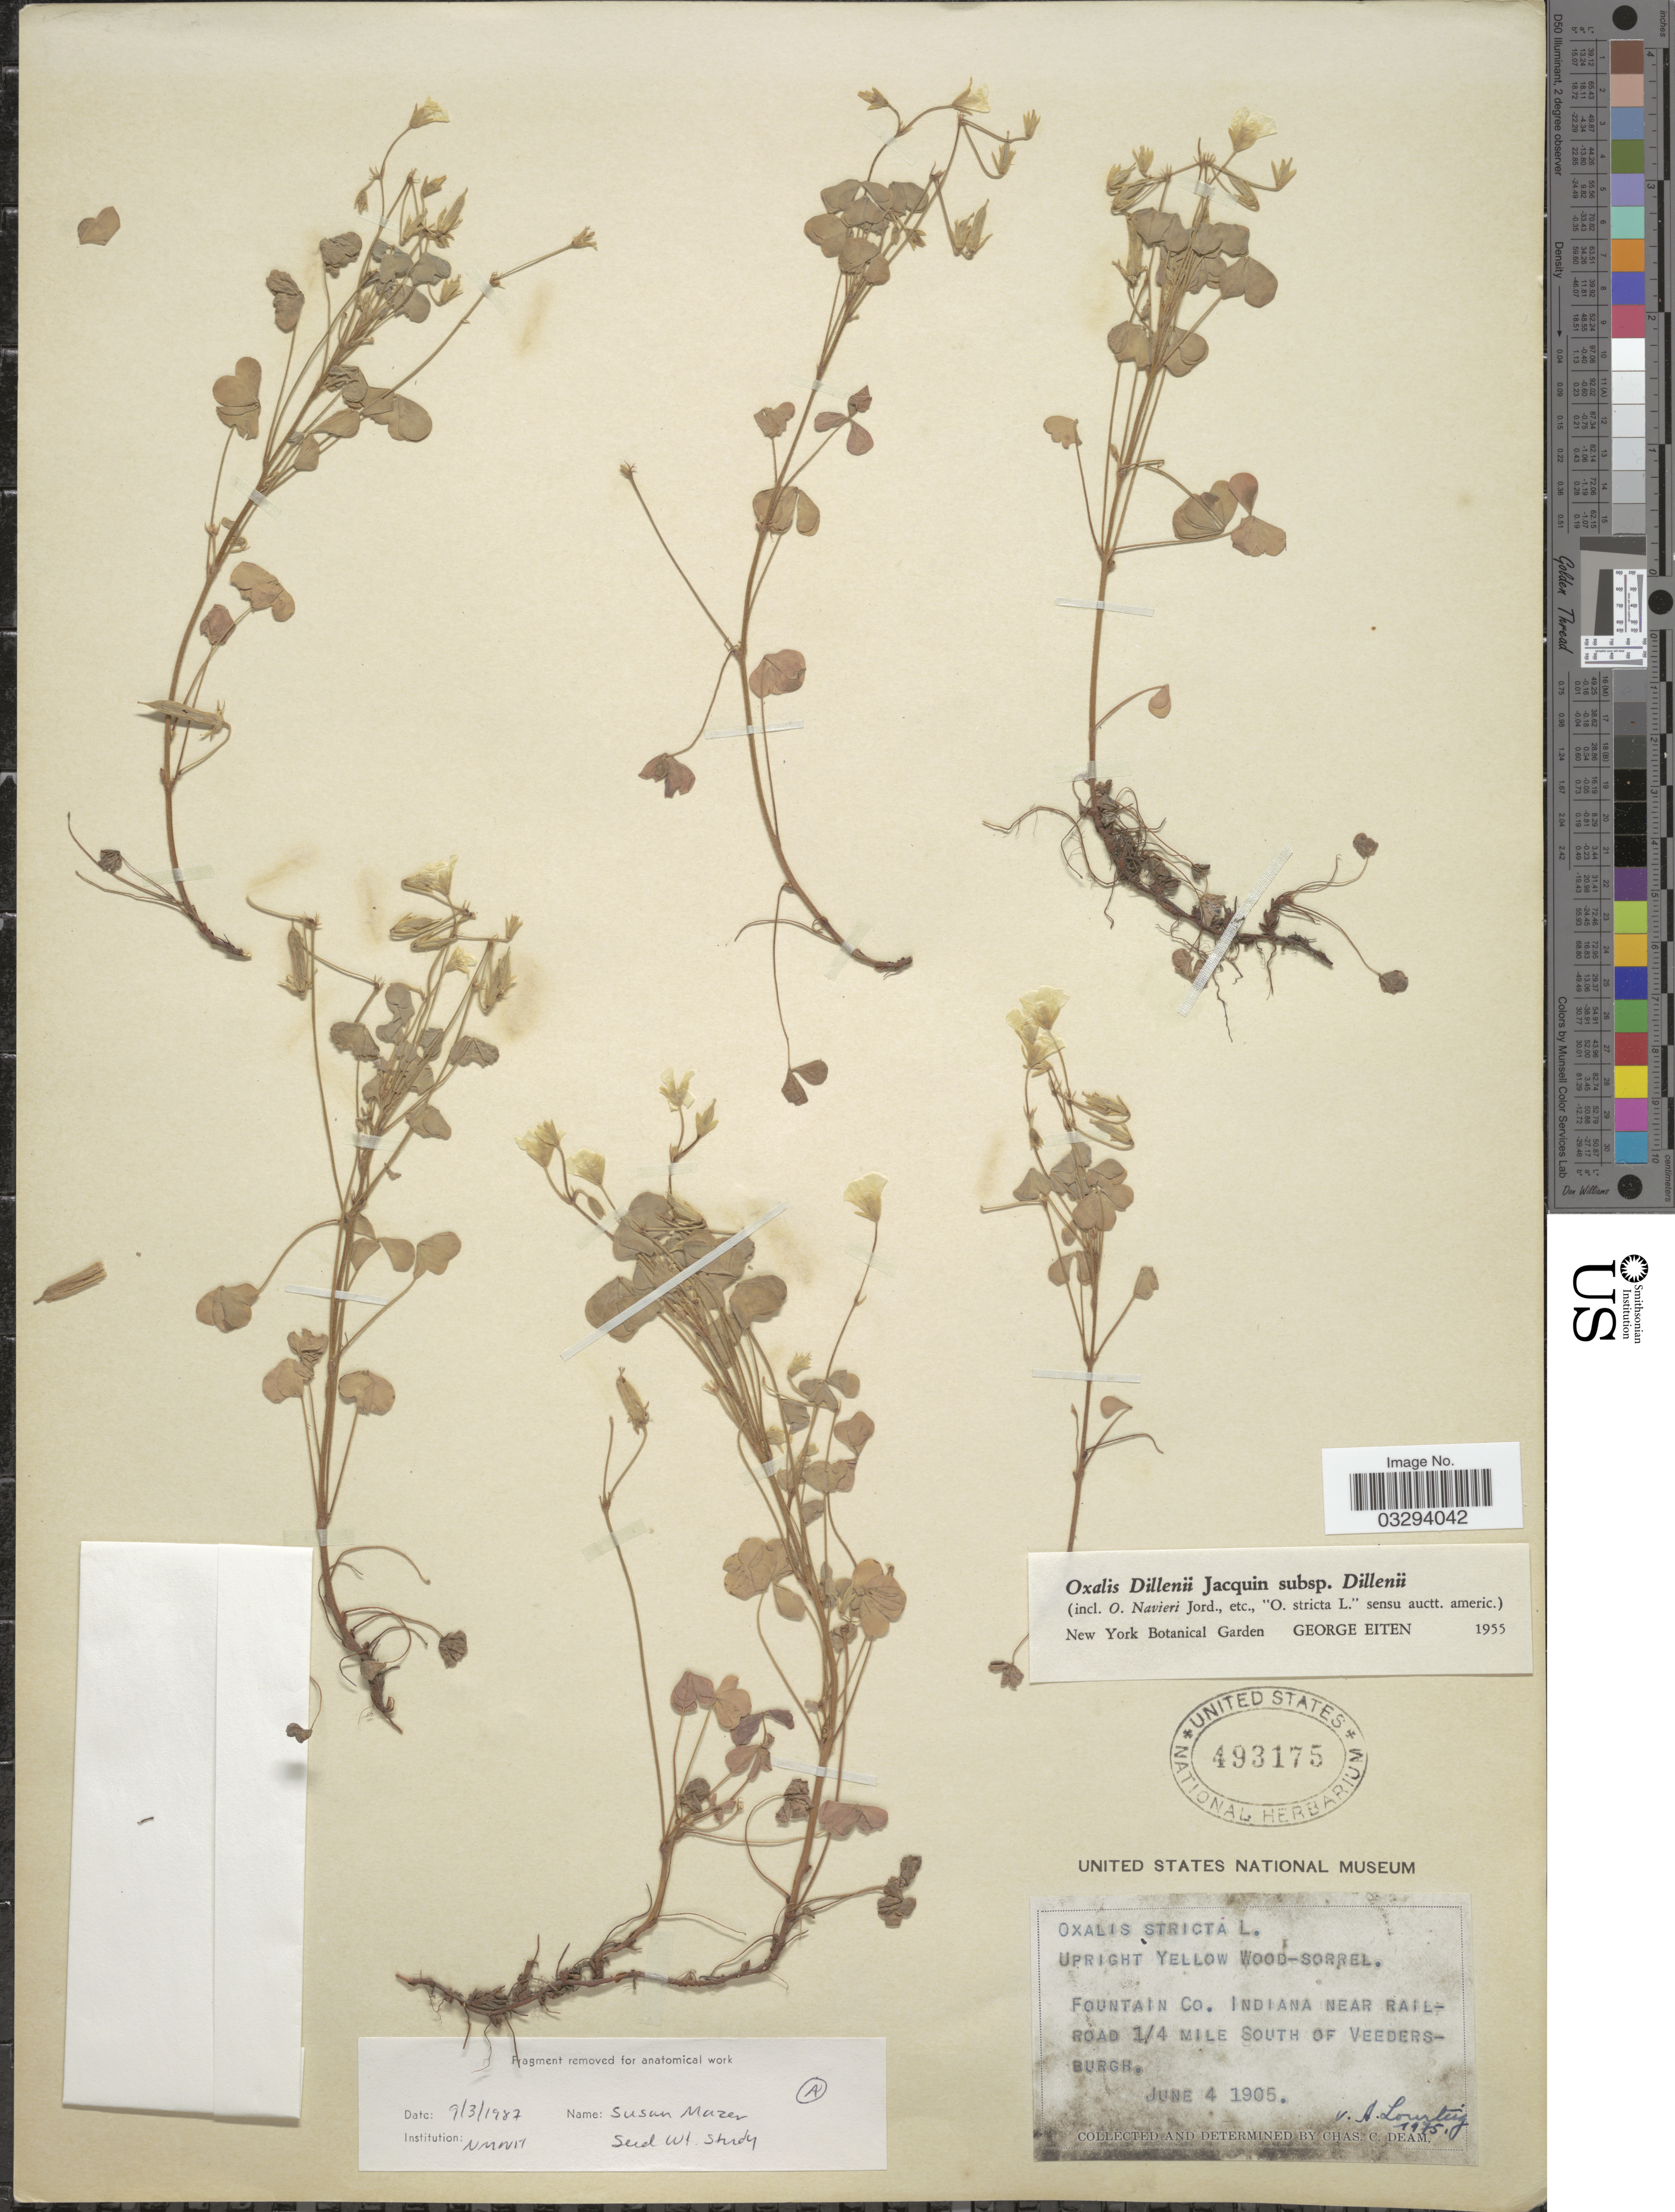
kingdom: Plantae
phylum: Tracheophyta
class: Magnoliopsida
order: Oxalidales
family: Oxalidaceae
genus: Oxalis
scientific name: Oxalis stricta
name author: L.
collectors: C. C. Deam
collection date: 1905-06-04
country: United States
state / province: Indiana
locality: Fountain Co. Near Railroad ¼ mile south of Veedersburgh.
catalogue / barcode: US 493175